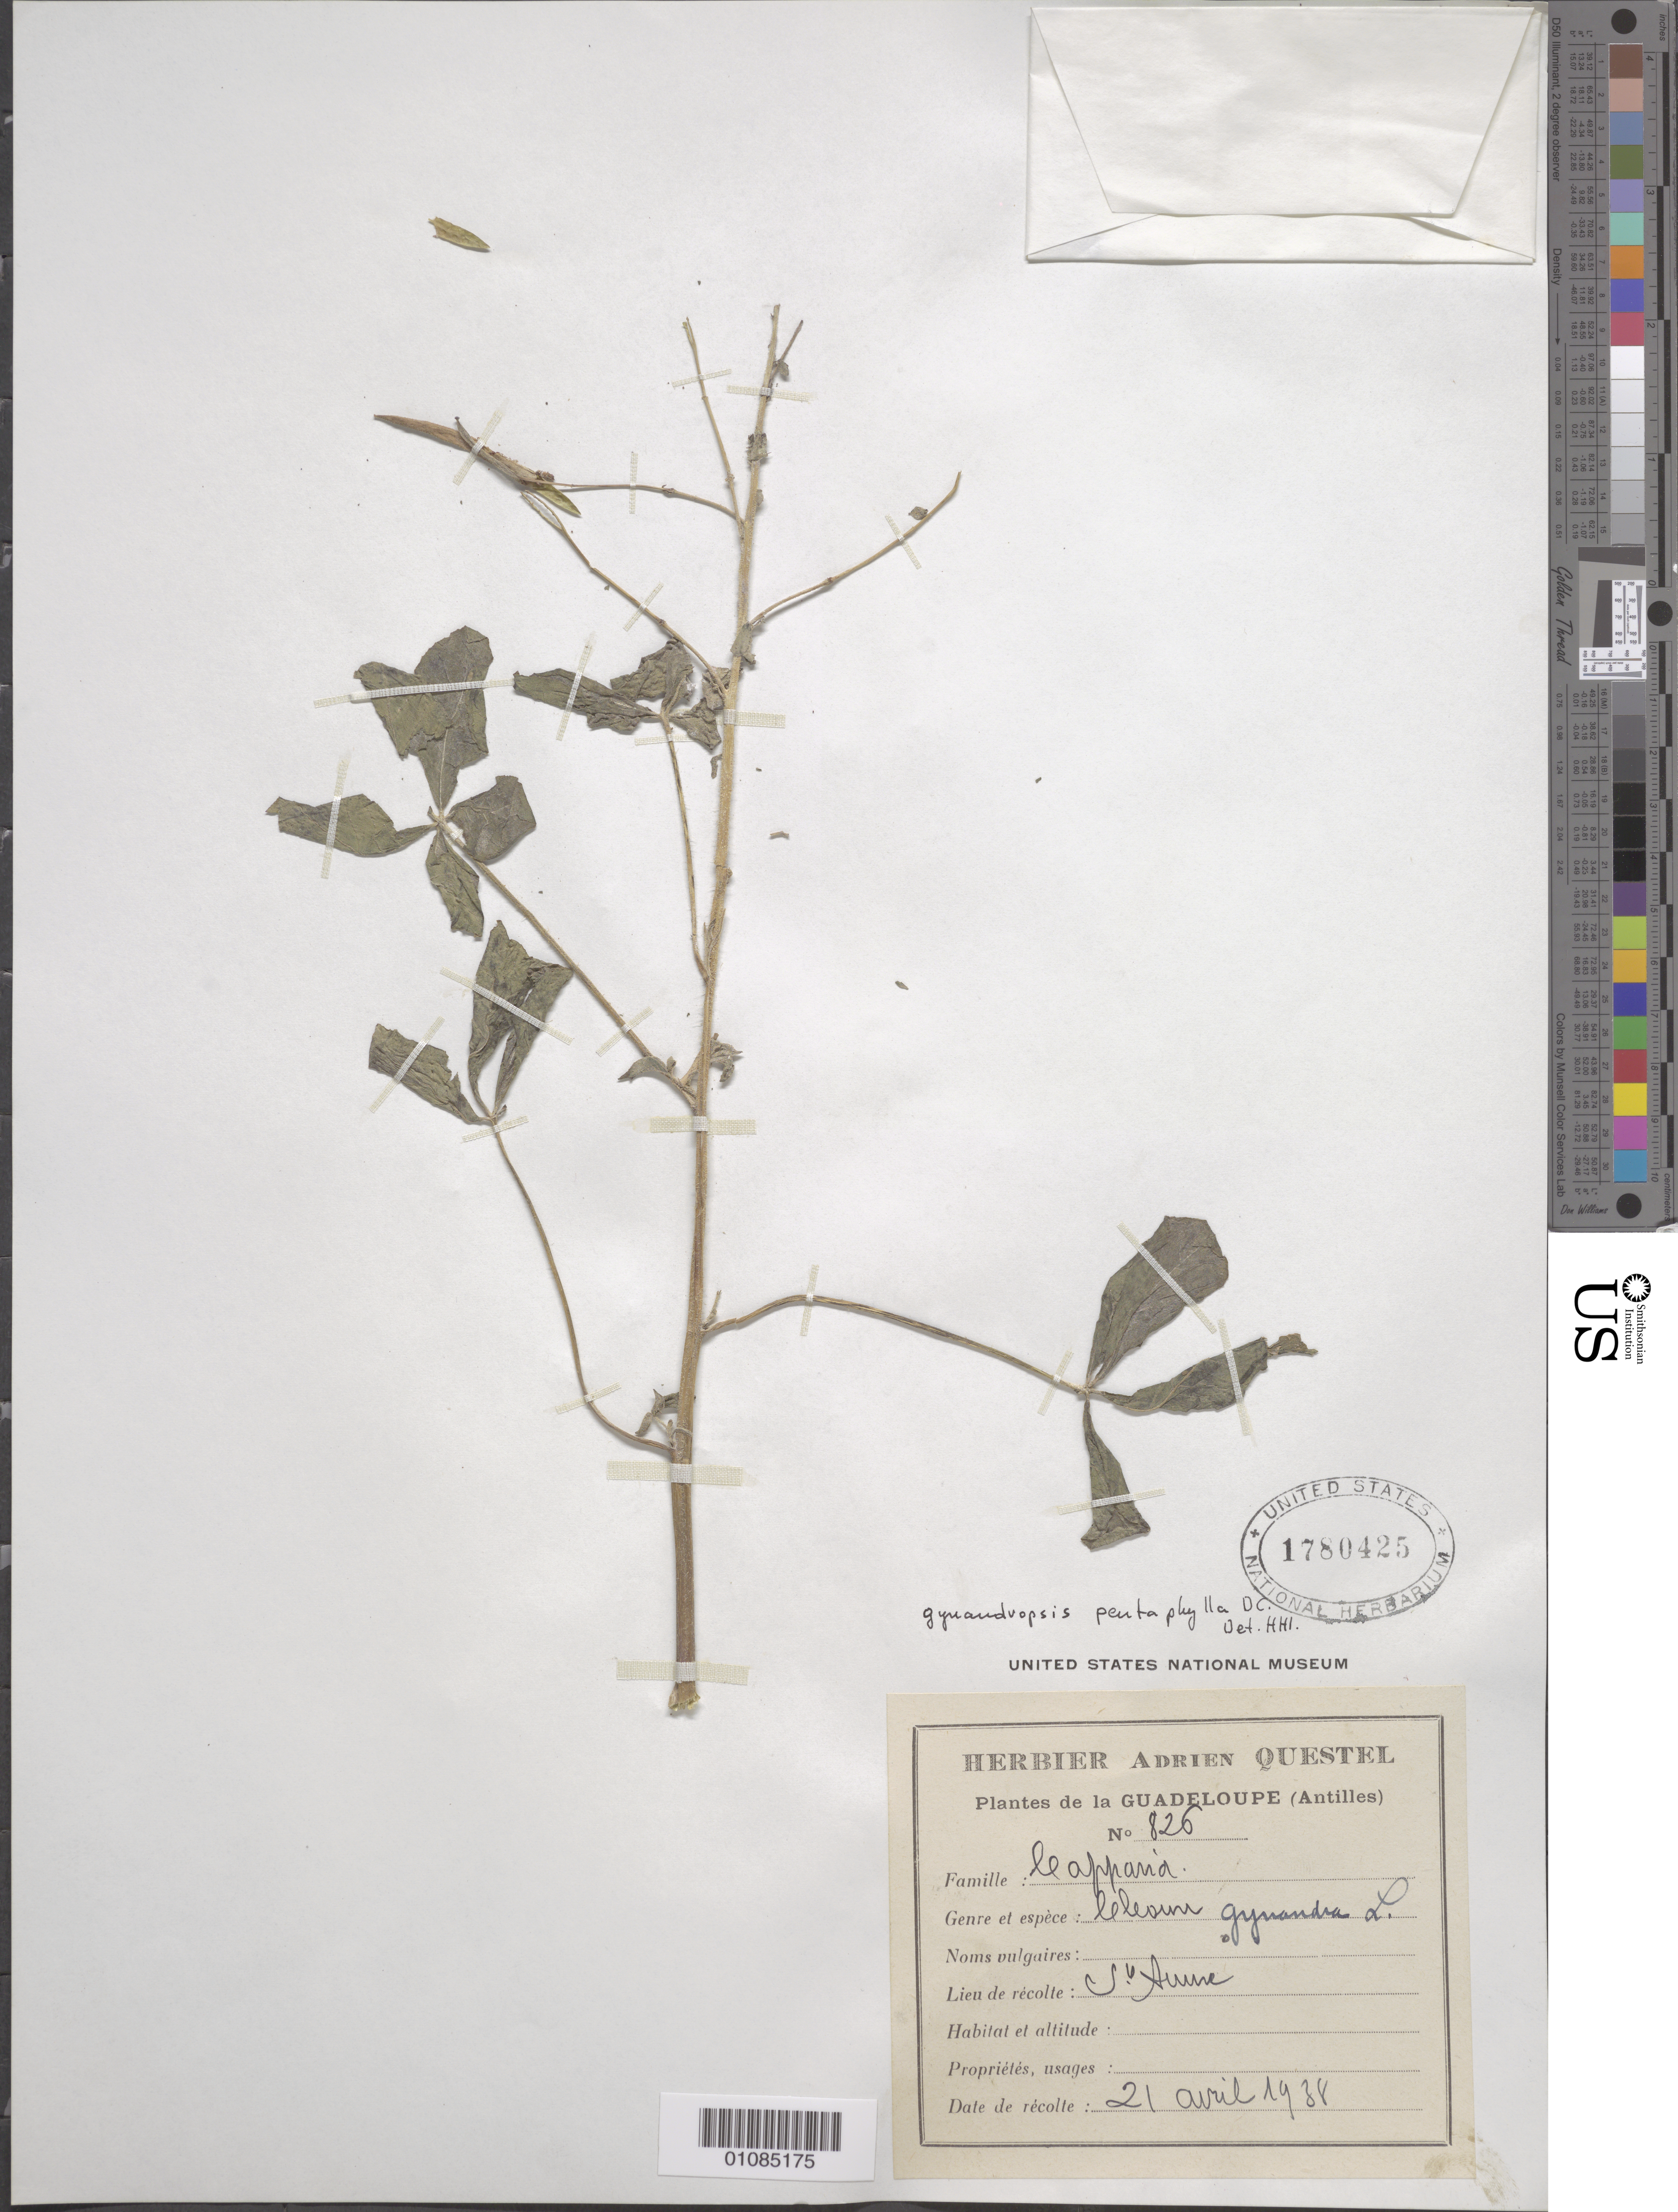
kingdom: Plantae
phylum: Tracheophyta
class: Magnoliopsida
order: Brassicales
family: Cleomaceae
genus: Gynandropsis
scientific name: Gynandropsis gynandra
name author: (L.) Briq.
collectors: A. Questel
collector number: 826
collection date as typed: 21 Apr 1938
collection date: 1938-04-21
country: Guadeloupe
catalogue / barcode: US 1780425